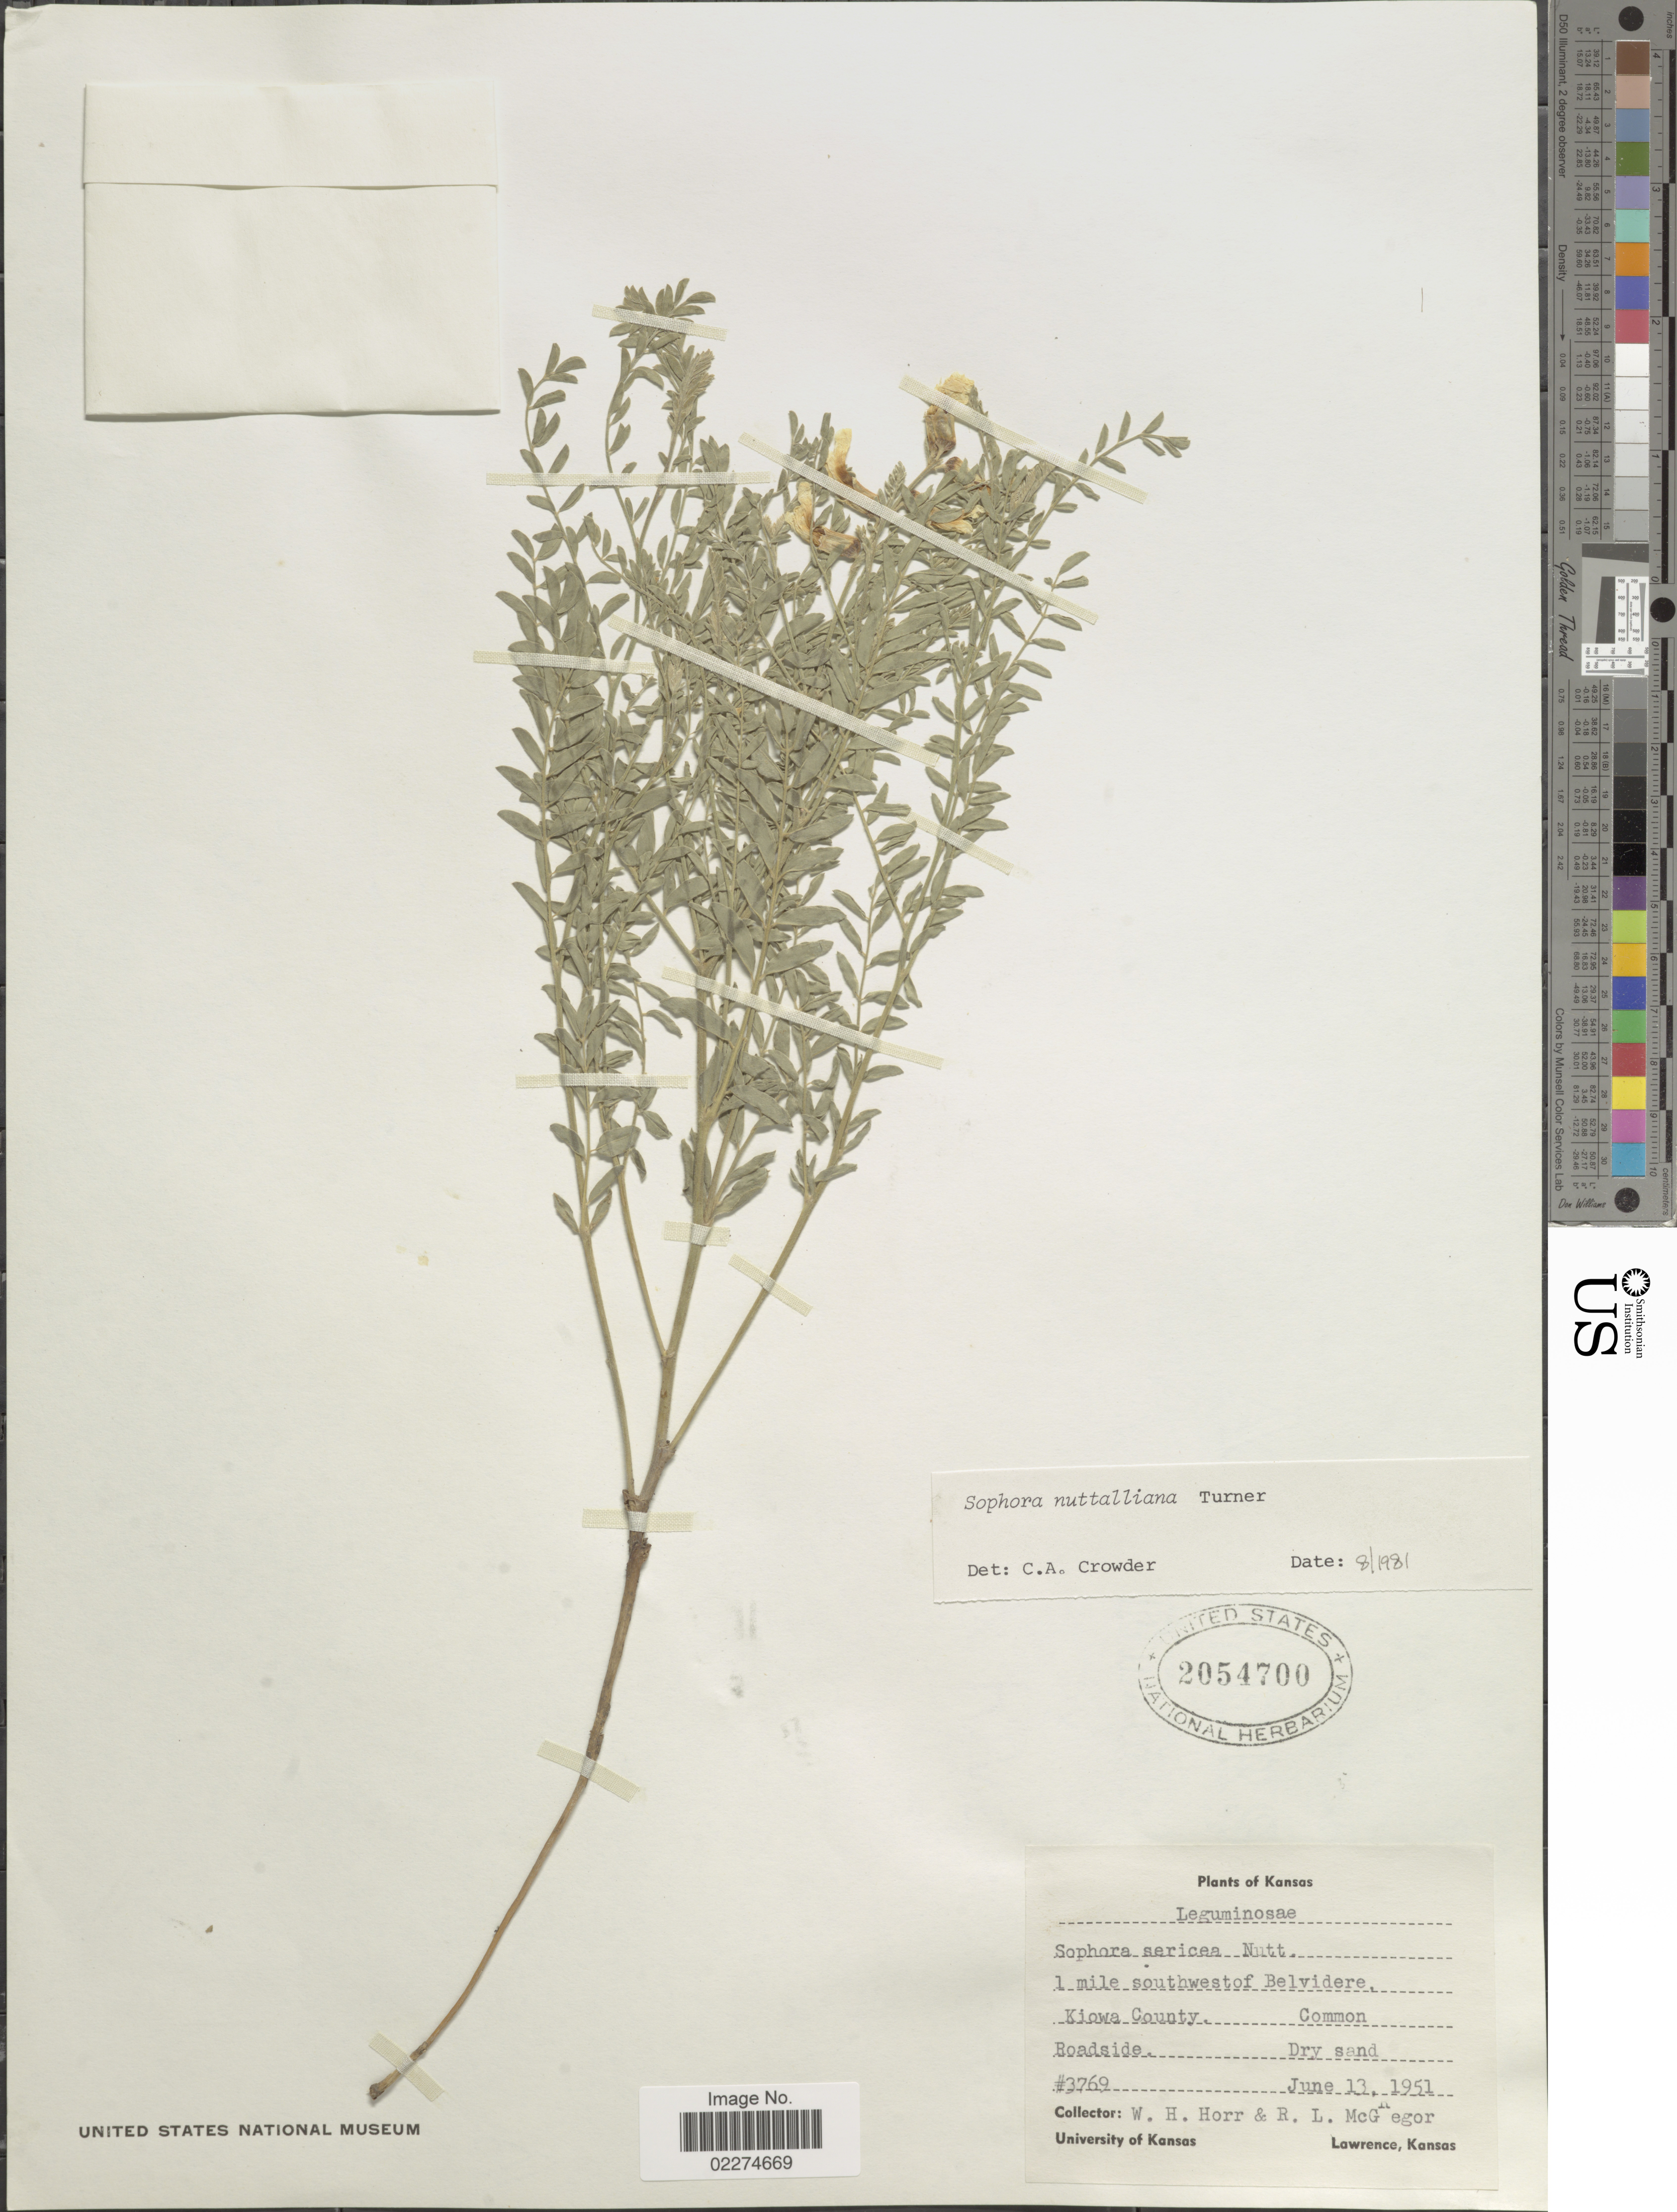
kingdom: Plantae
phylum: Tracheophyta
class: Magnoliopsida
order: Fabales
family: Fabaceae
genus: Sophora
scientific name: Sophora nuttalliana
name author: B.L. Turner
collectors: W. H. Horr & R. McGregor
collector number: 3769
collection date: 1951-06-13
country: United States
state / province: Kansas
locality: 1 mile southwest of Belvidere, Kiowa County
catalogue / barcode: US 2054700